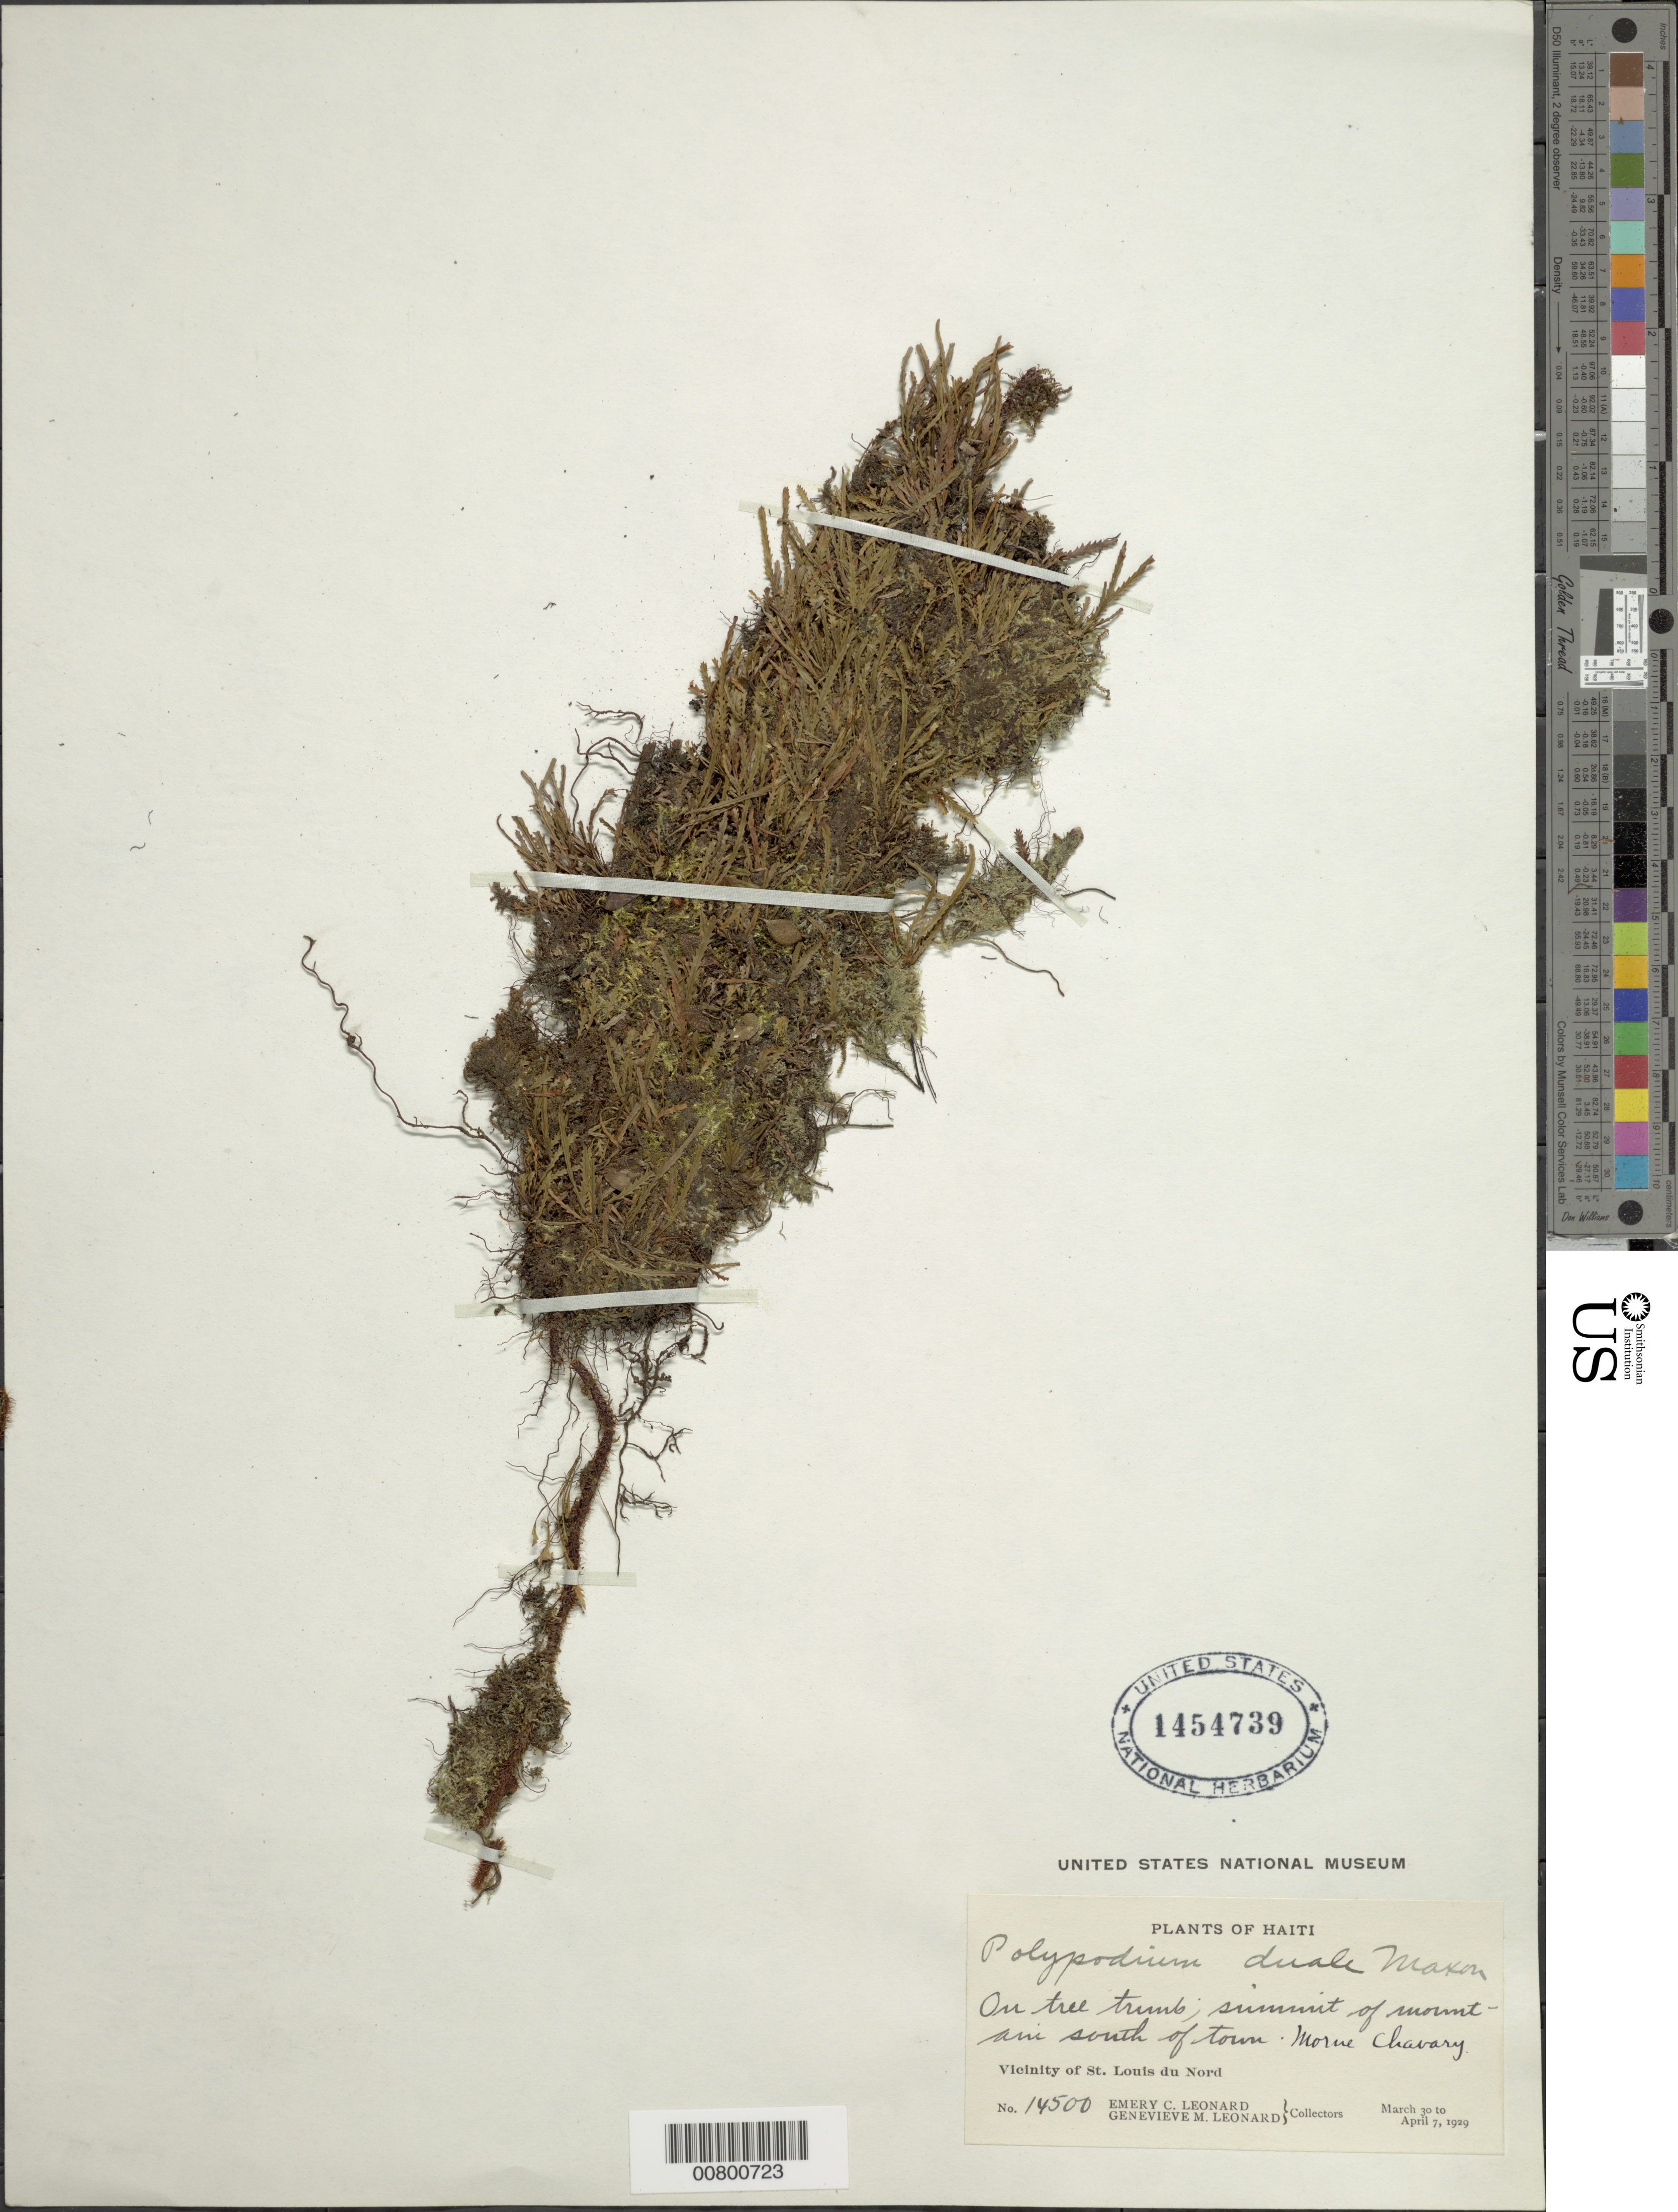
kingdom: Plantae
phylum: Tracheophyta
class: Polypodiopsida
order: Polypodiales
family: Polypodiaceae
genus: Cochlidium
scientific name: Cochlidium serrulatum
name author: (Sw.) L.E. Bishop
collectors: E. C. Leonard & G. M. Leonard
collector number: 14500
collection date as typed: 30 Mar 1929 to 07 Apr 1929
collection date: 1929-03-30/1929-04-07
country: Haiti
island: Hispaniola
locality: St. Louis du Nord, Morne Chavary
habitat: Summit of mountain, on tree trunk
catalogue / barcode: US 1454739